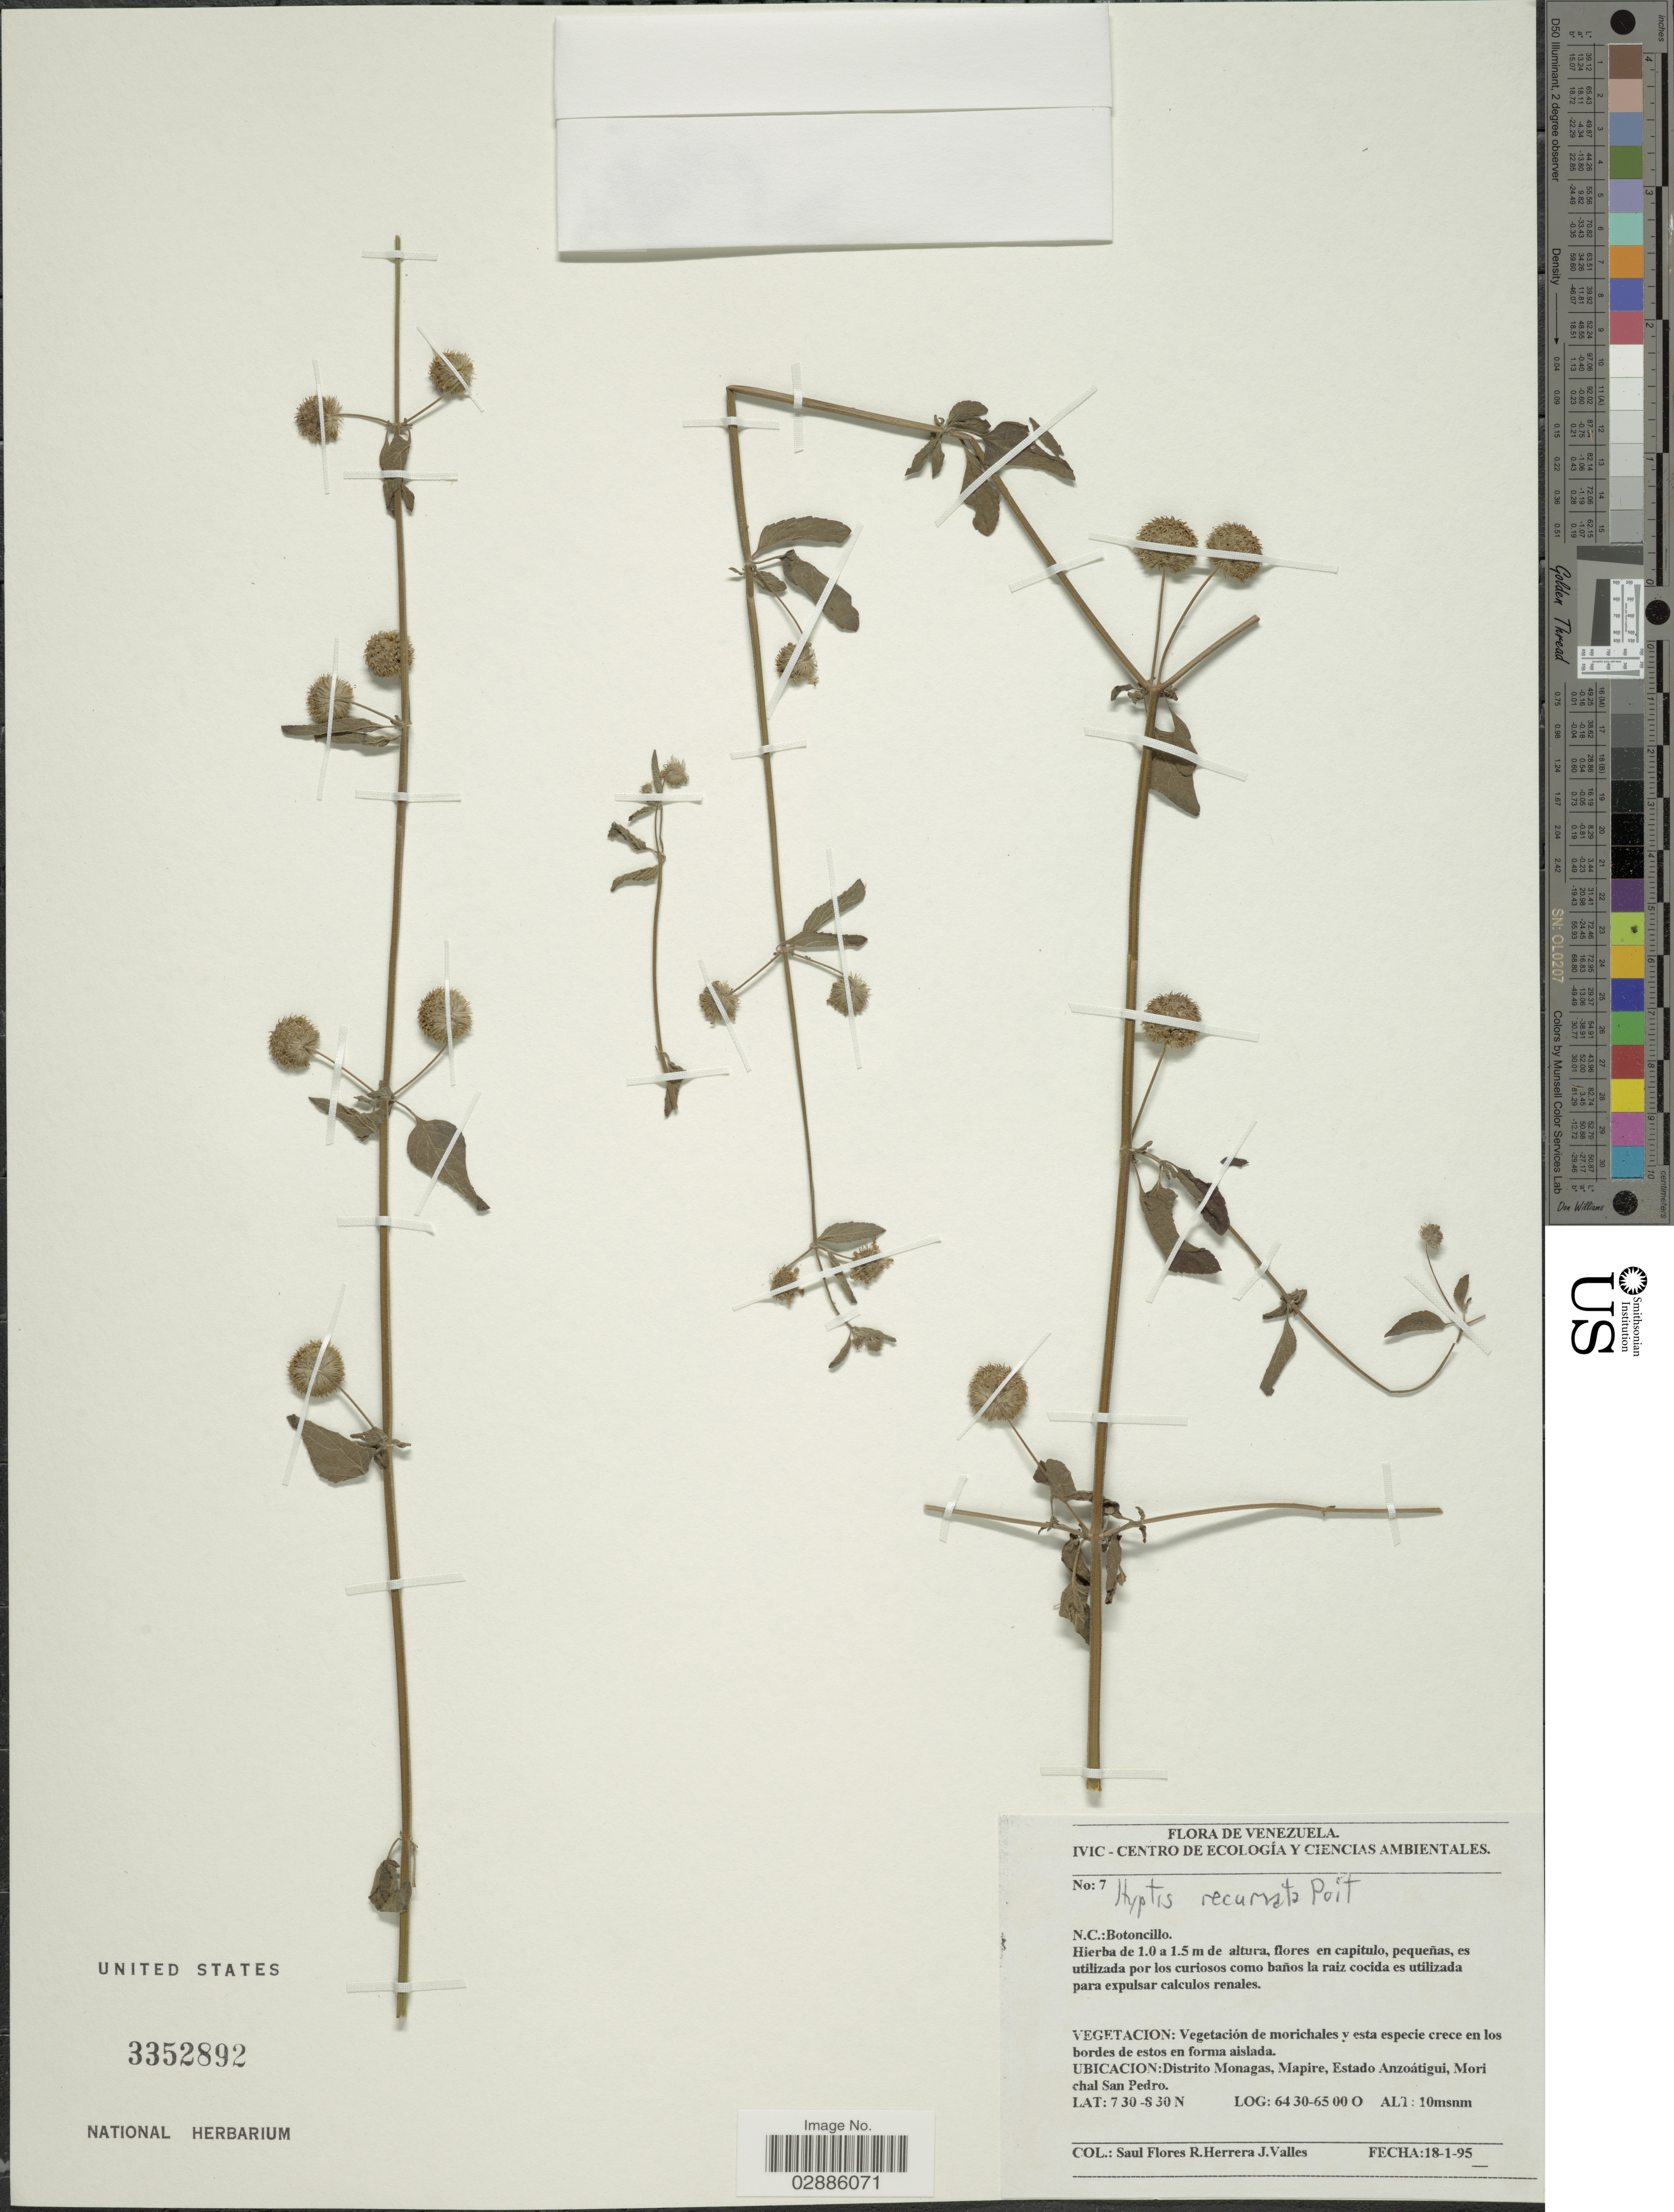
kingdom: Plantae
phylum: Tracheophyta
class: Magnoliopsida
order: Lamiales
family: Lamiaceae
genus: Hyptis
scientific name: Hyptis recurvata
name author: Poit.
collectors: M. Flores, R. Herrera & J. Valles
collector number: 7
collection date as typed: Transcribed d/m/y: 18/1/95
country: Venezuela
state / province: Anzoátegui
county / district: José Gregorio Monagas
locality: Morichal San Pedro.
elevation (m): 10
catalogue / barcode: US 3352892